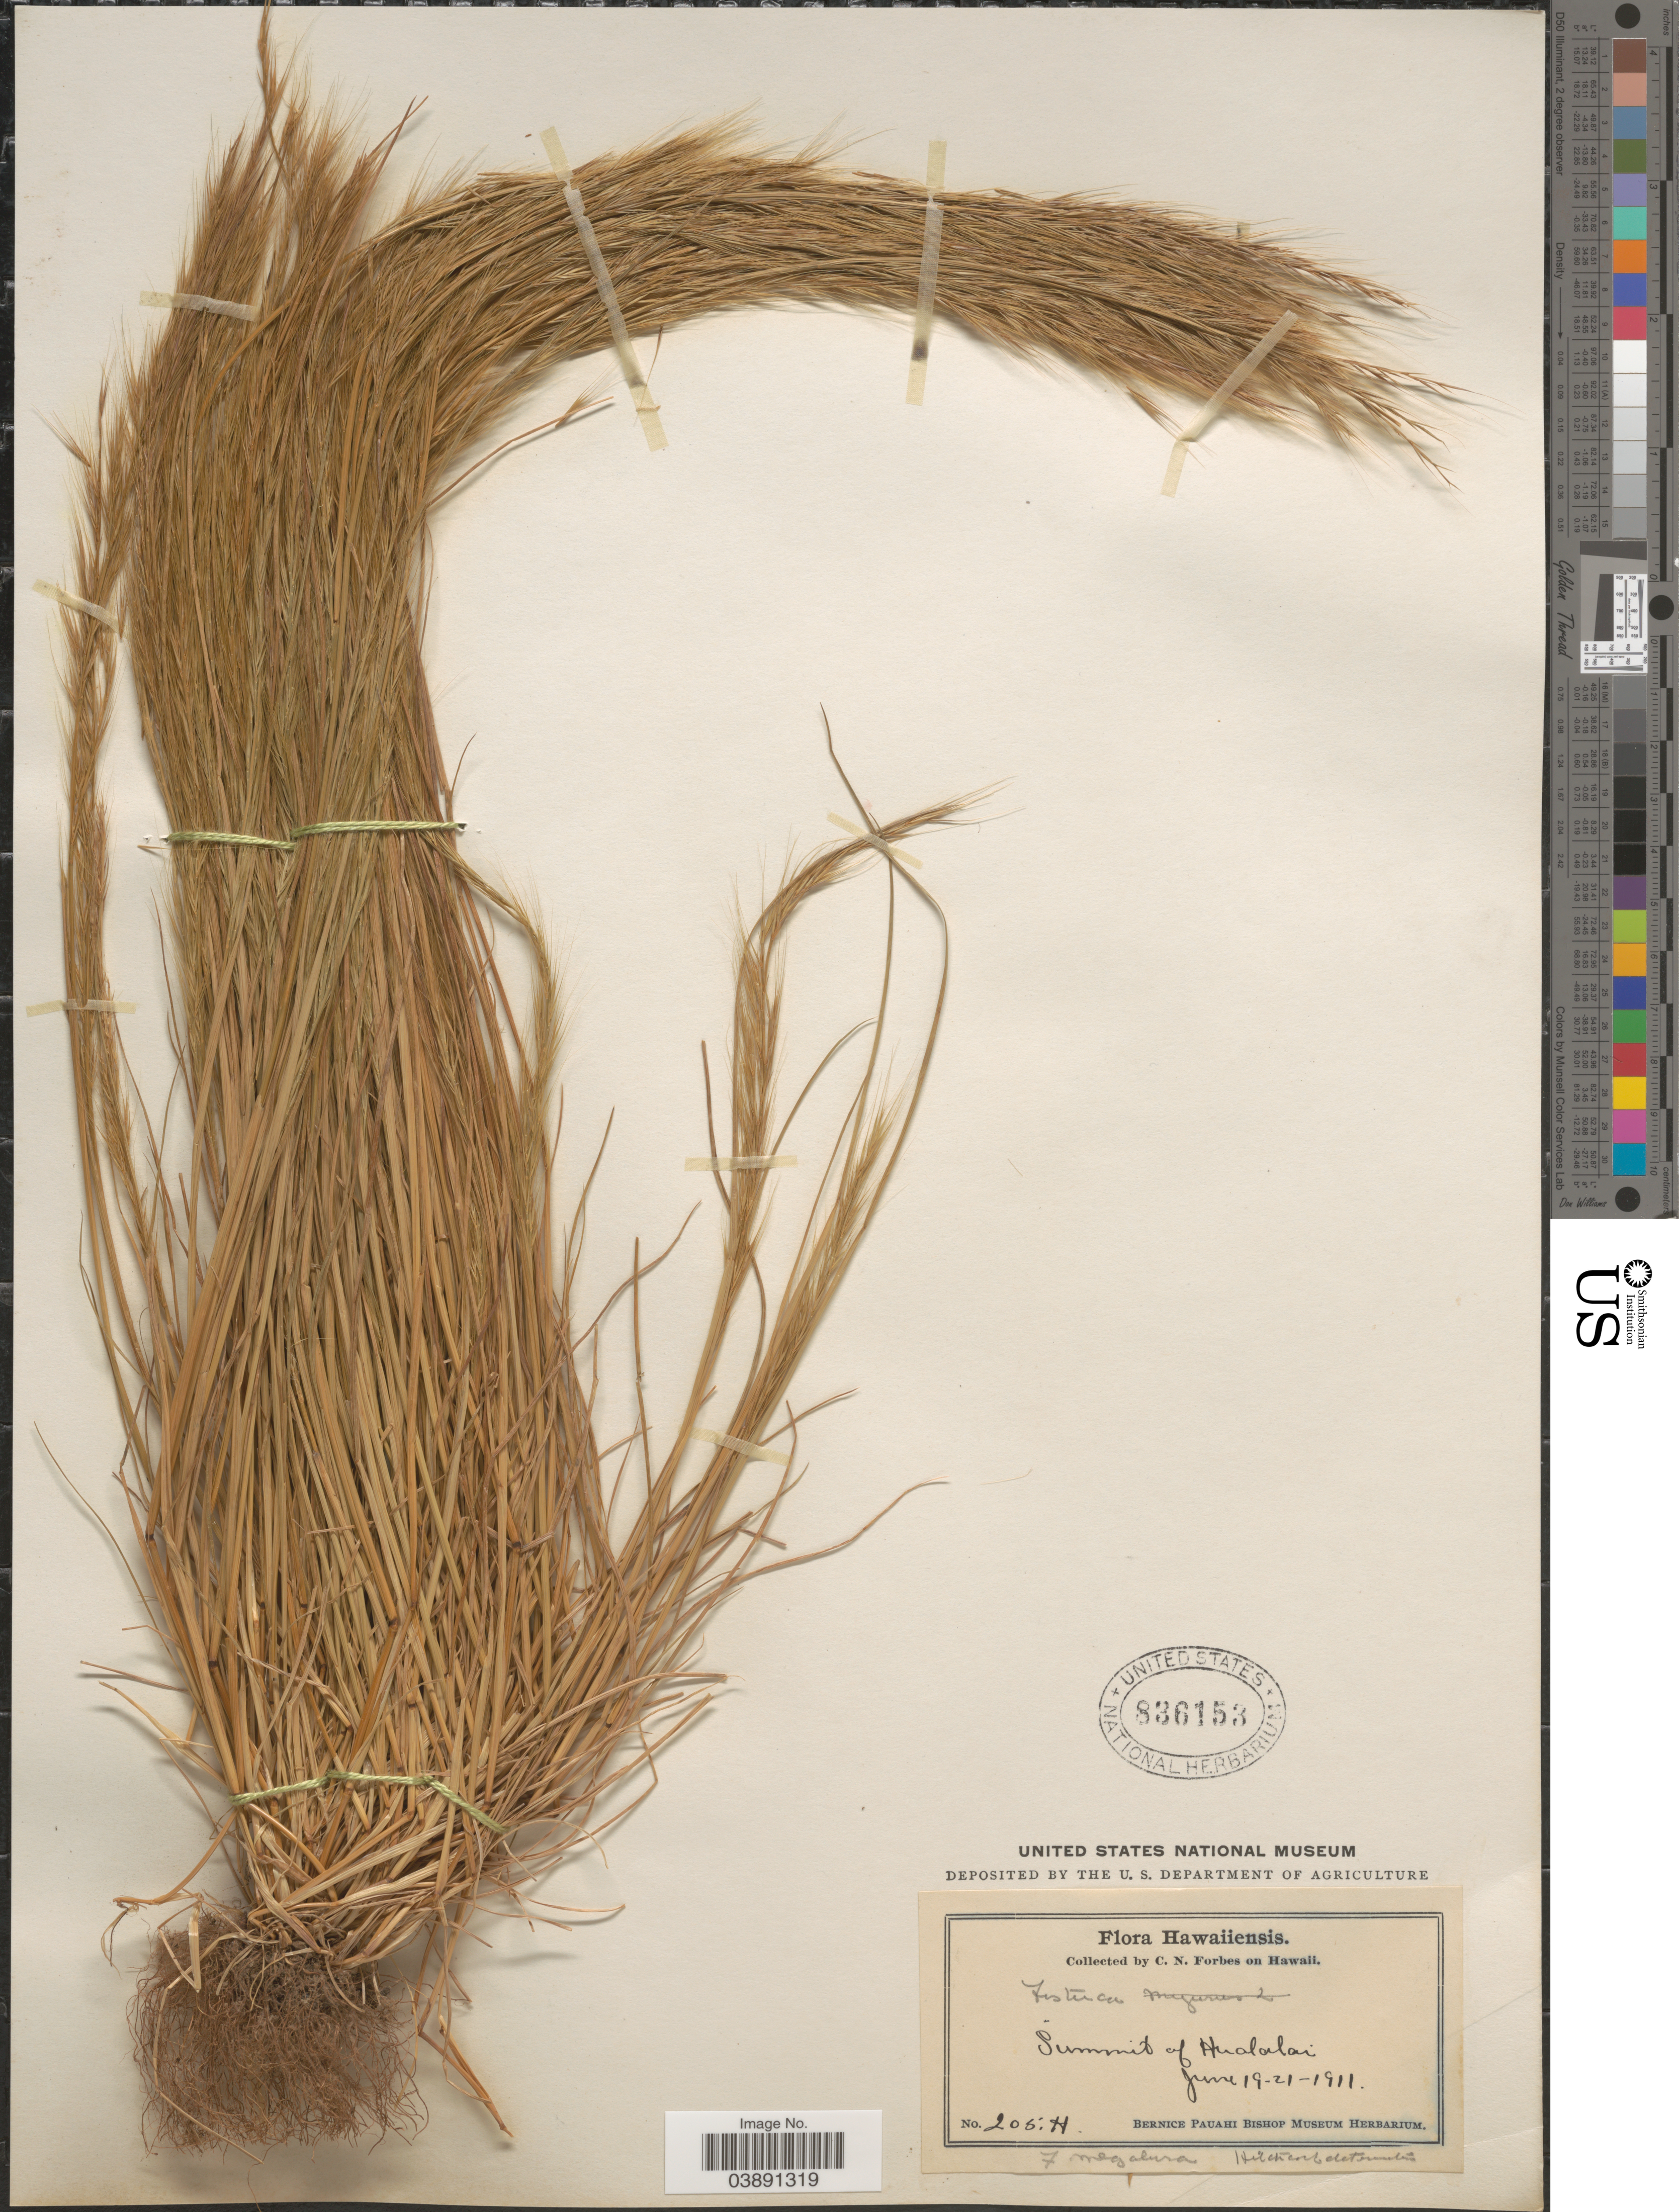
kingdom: Plantae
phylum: Tracheophyta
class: Liliopsida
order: Poales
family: Poaceae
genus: Festuca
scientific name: Festuca megalura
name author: Nutt.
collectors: C. N. Forbes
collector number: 205 H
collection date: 1911-06-19/1911-06-21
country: United States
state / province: Hawaii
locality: Summit of Hualalai.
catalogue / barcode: US 836153